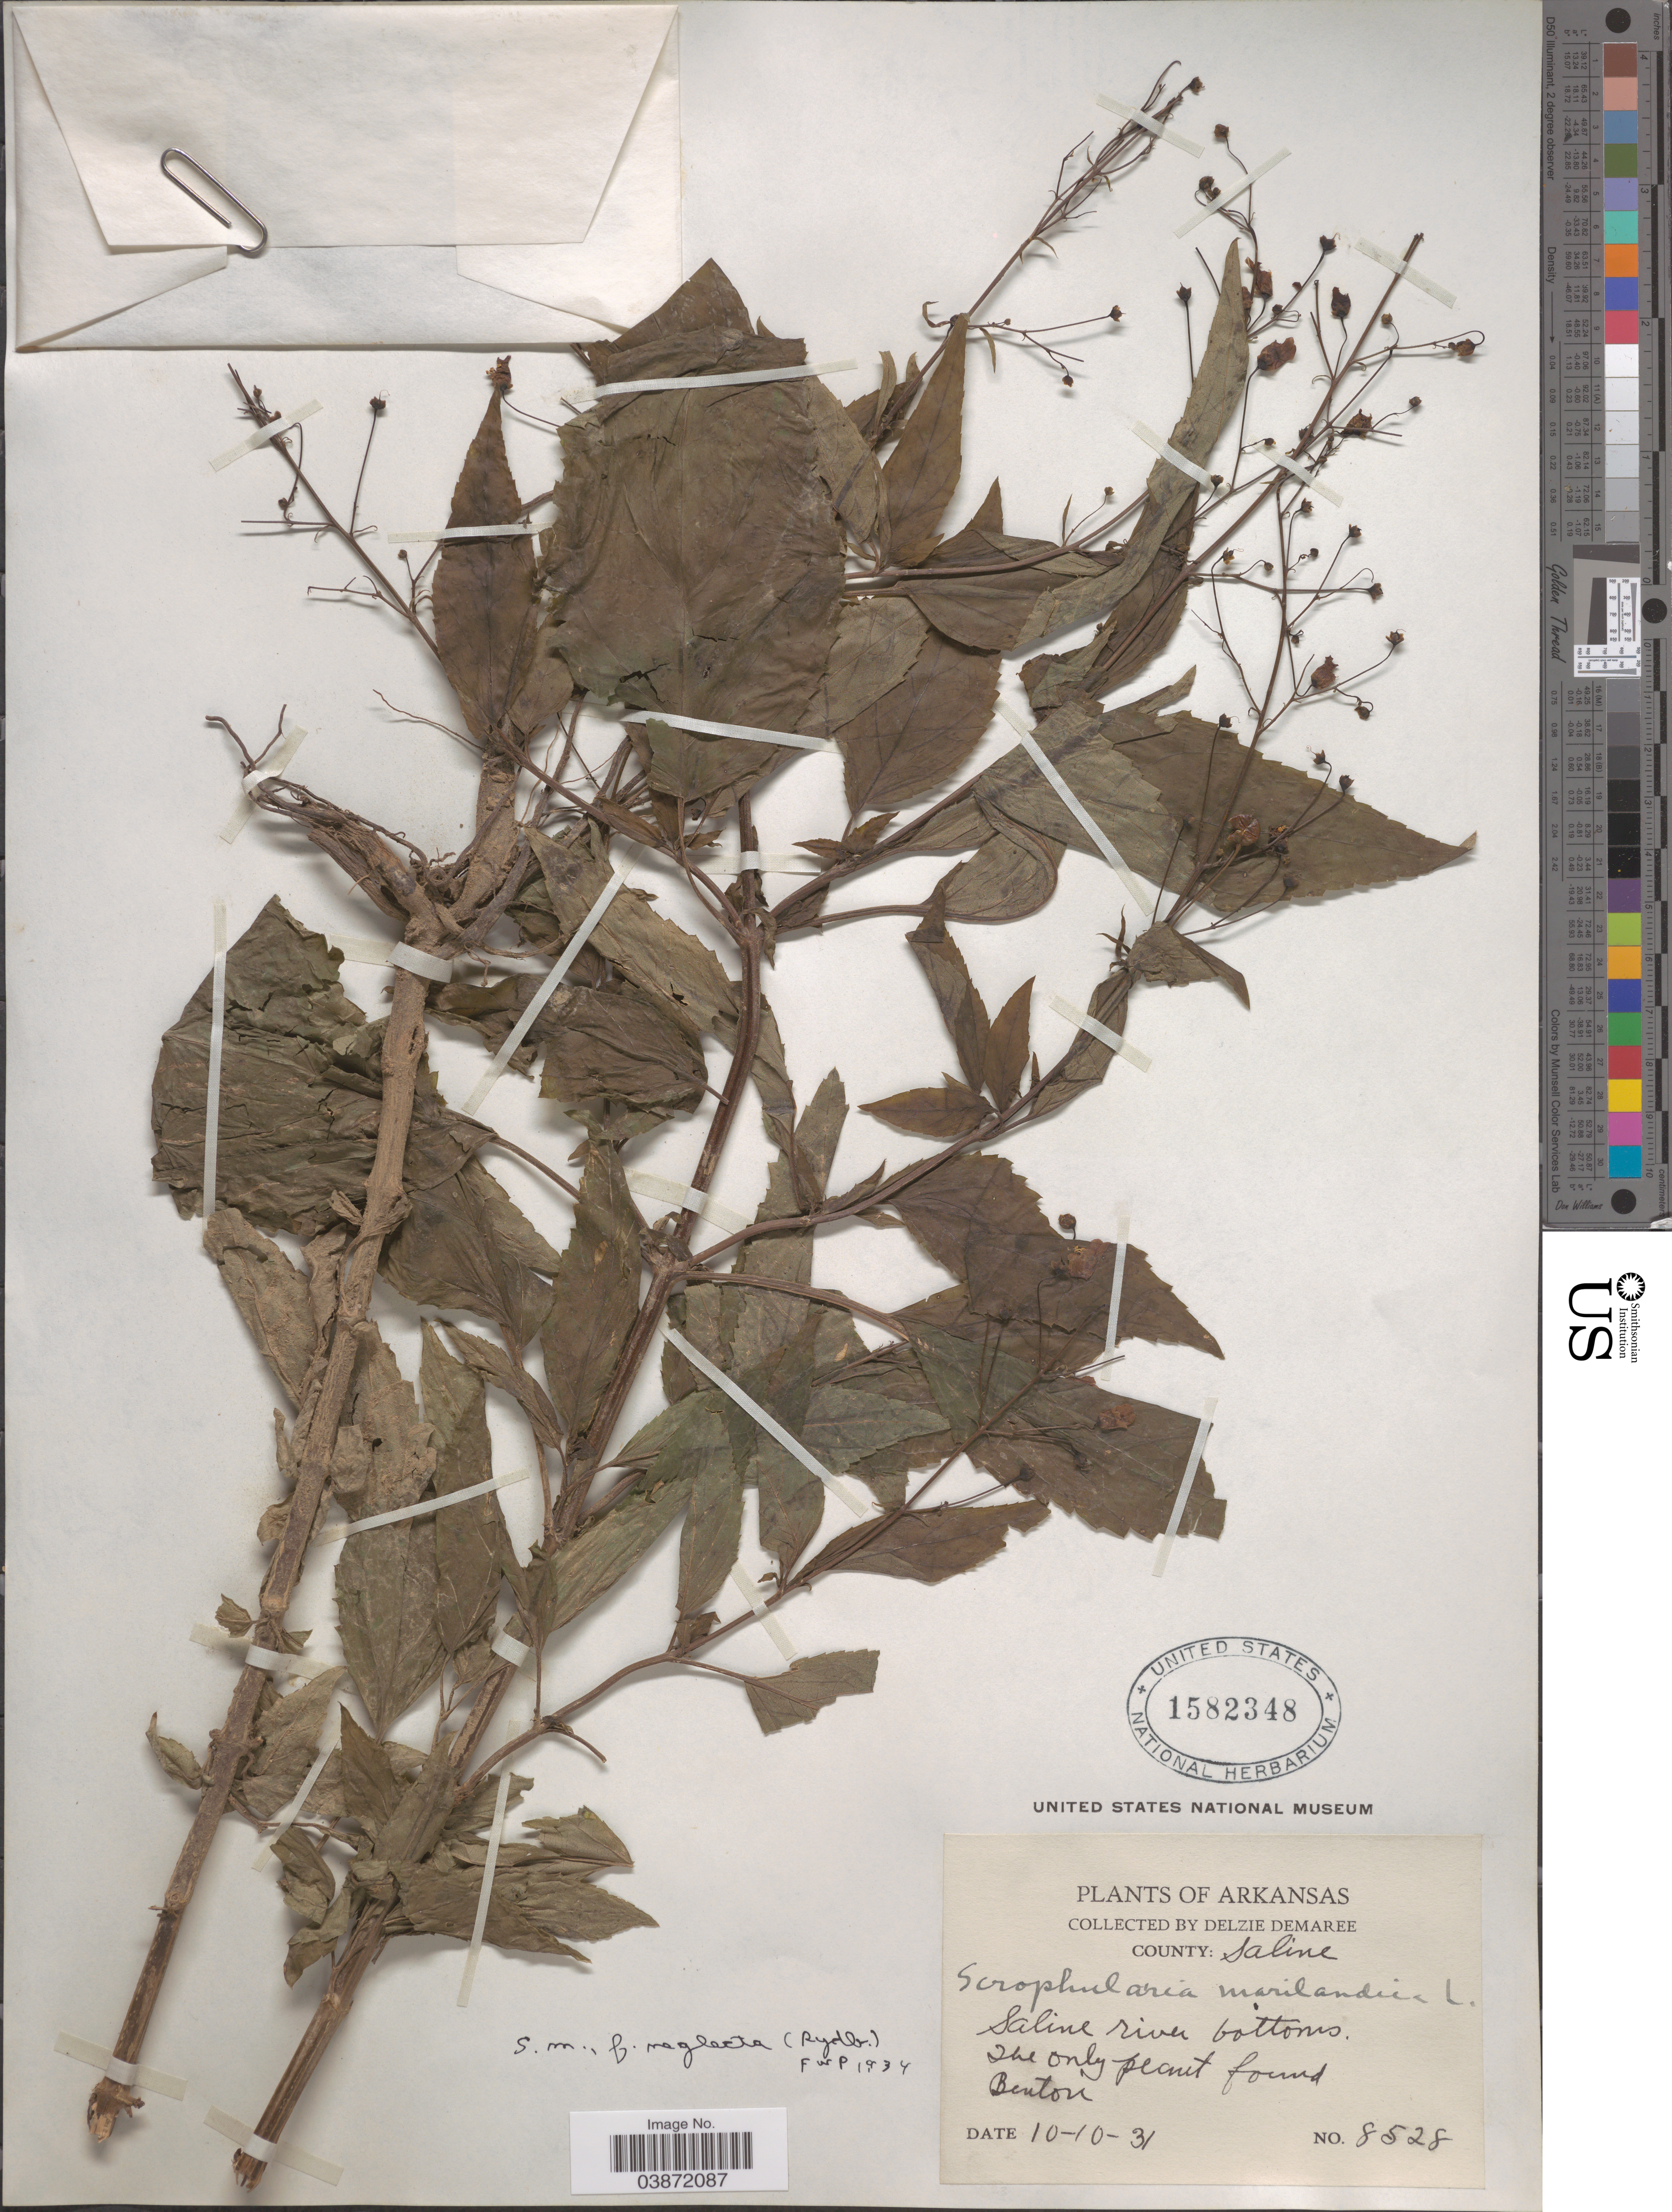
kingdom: Plantae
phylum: Tracheophyta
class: Magnoliopsida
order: Lamiales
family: Scrophulariaceae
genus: Scrophularia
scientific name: Scrophularia marilandica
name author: L.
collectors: D. Demaree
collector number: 8528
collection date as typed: Transcribed d/m/y: 10/10/31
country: United States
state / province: Arkansas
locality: County: Saline. The only peanut found. Benton.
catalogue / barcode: US 1582348